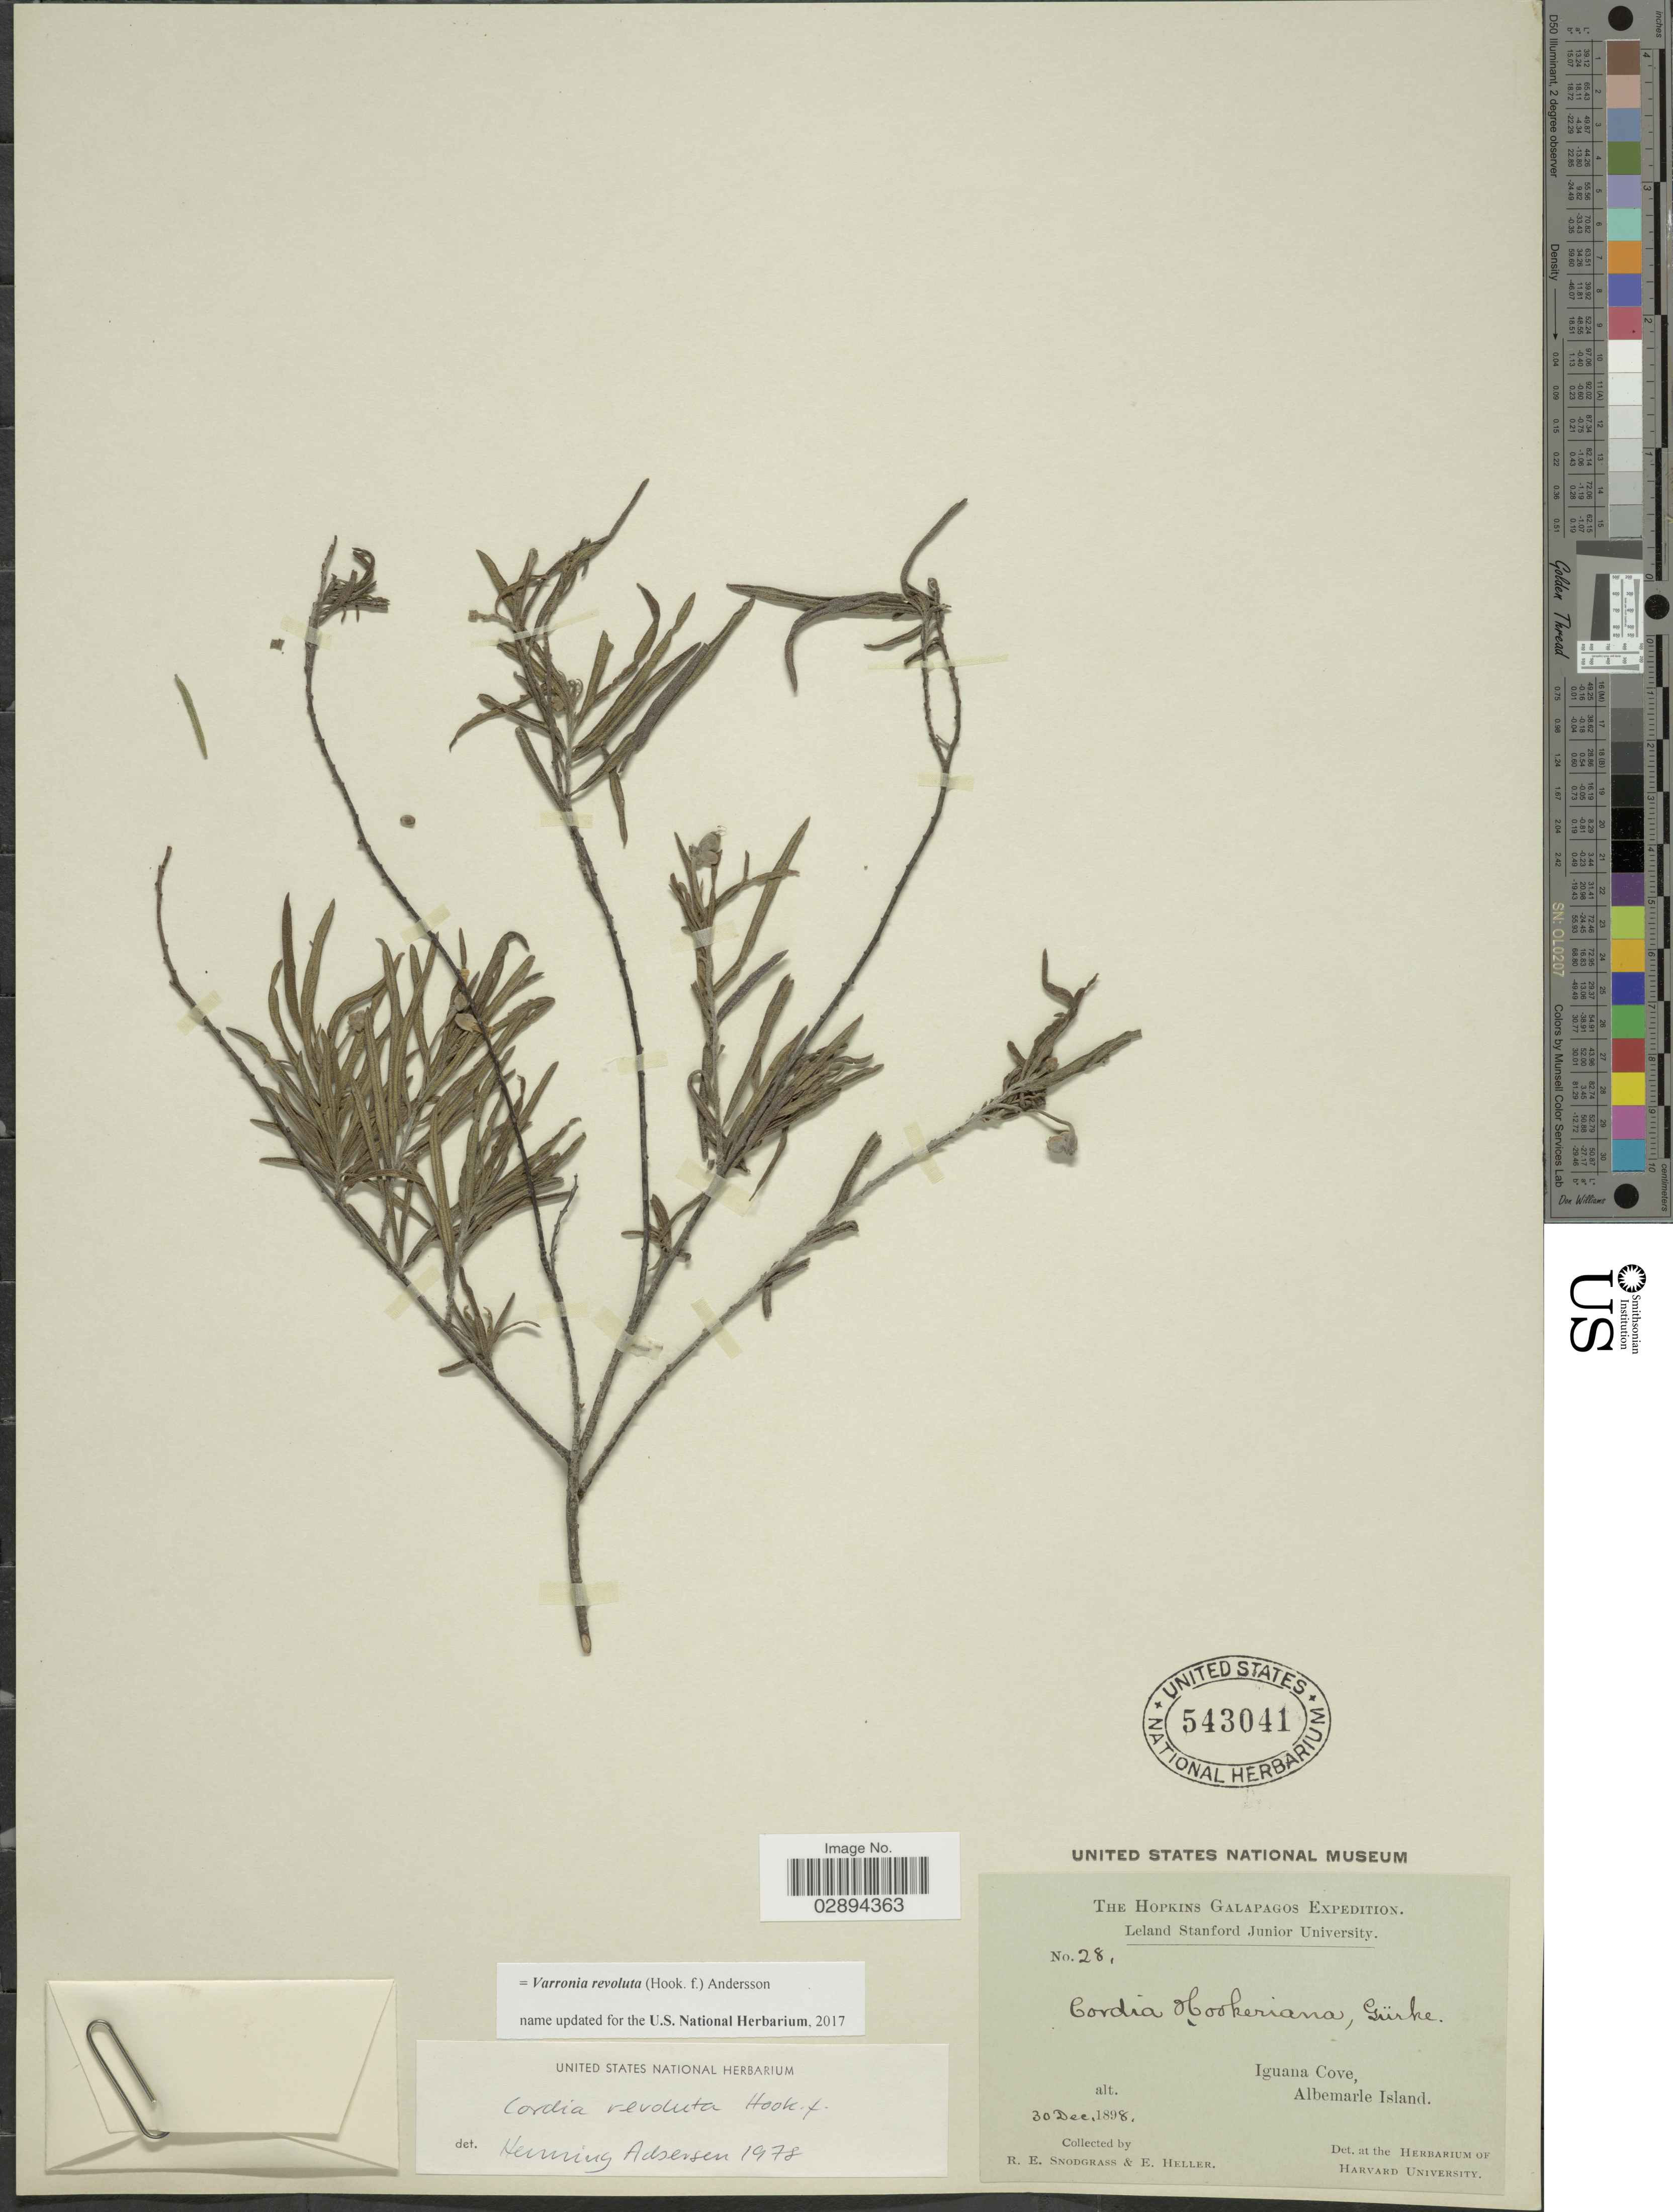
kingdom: Plantae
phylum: Tracheophyta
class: Magnoliopsida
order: Boraginales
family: Cordiaceae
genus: Varronia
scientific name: Varronia revoluta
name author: (Hook. f.) Andersson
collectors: R. E. Snodgrass & E. Heller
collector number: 28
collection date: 1898-12-30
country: Ecuador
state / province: Colón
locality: Iguana Cove, Albermarle Island.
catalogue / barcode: US 543041